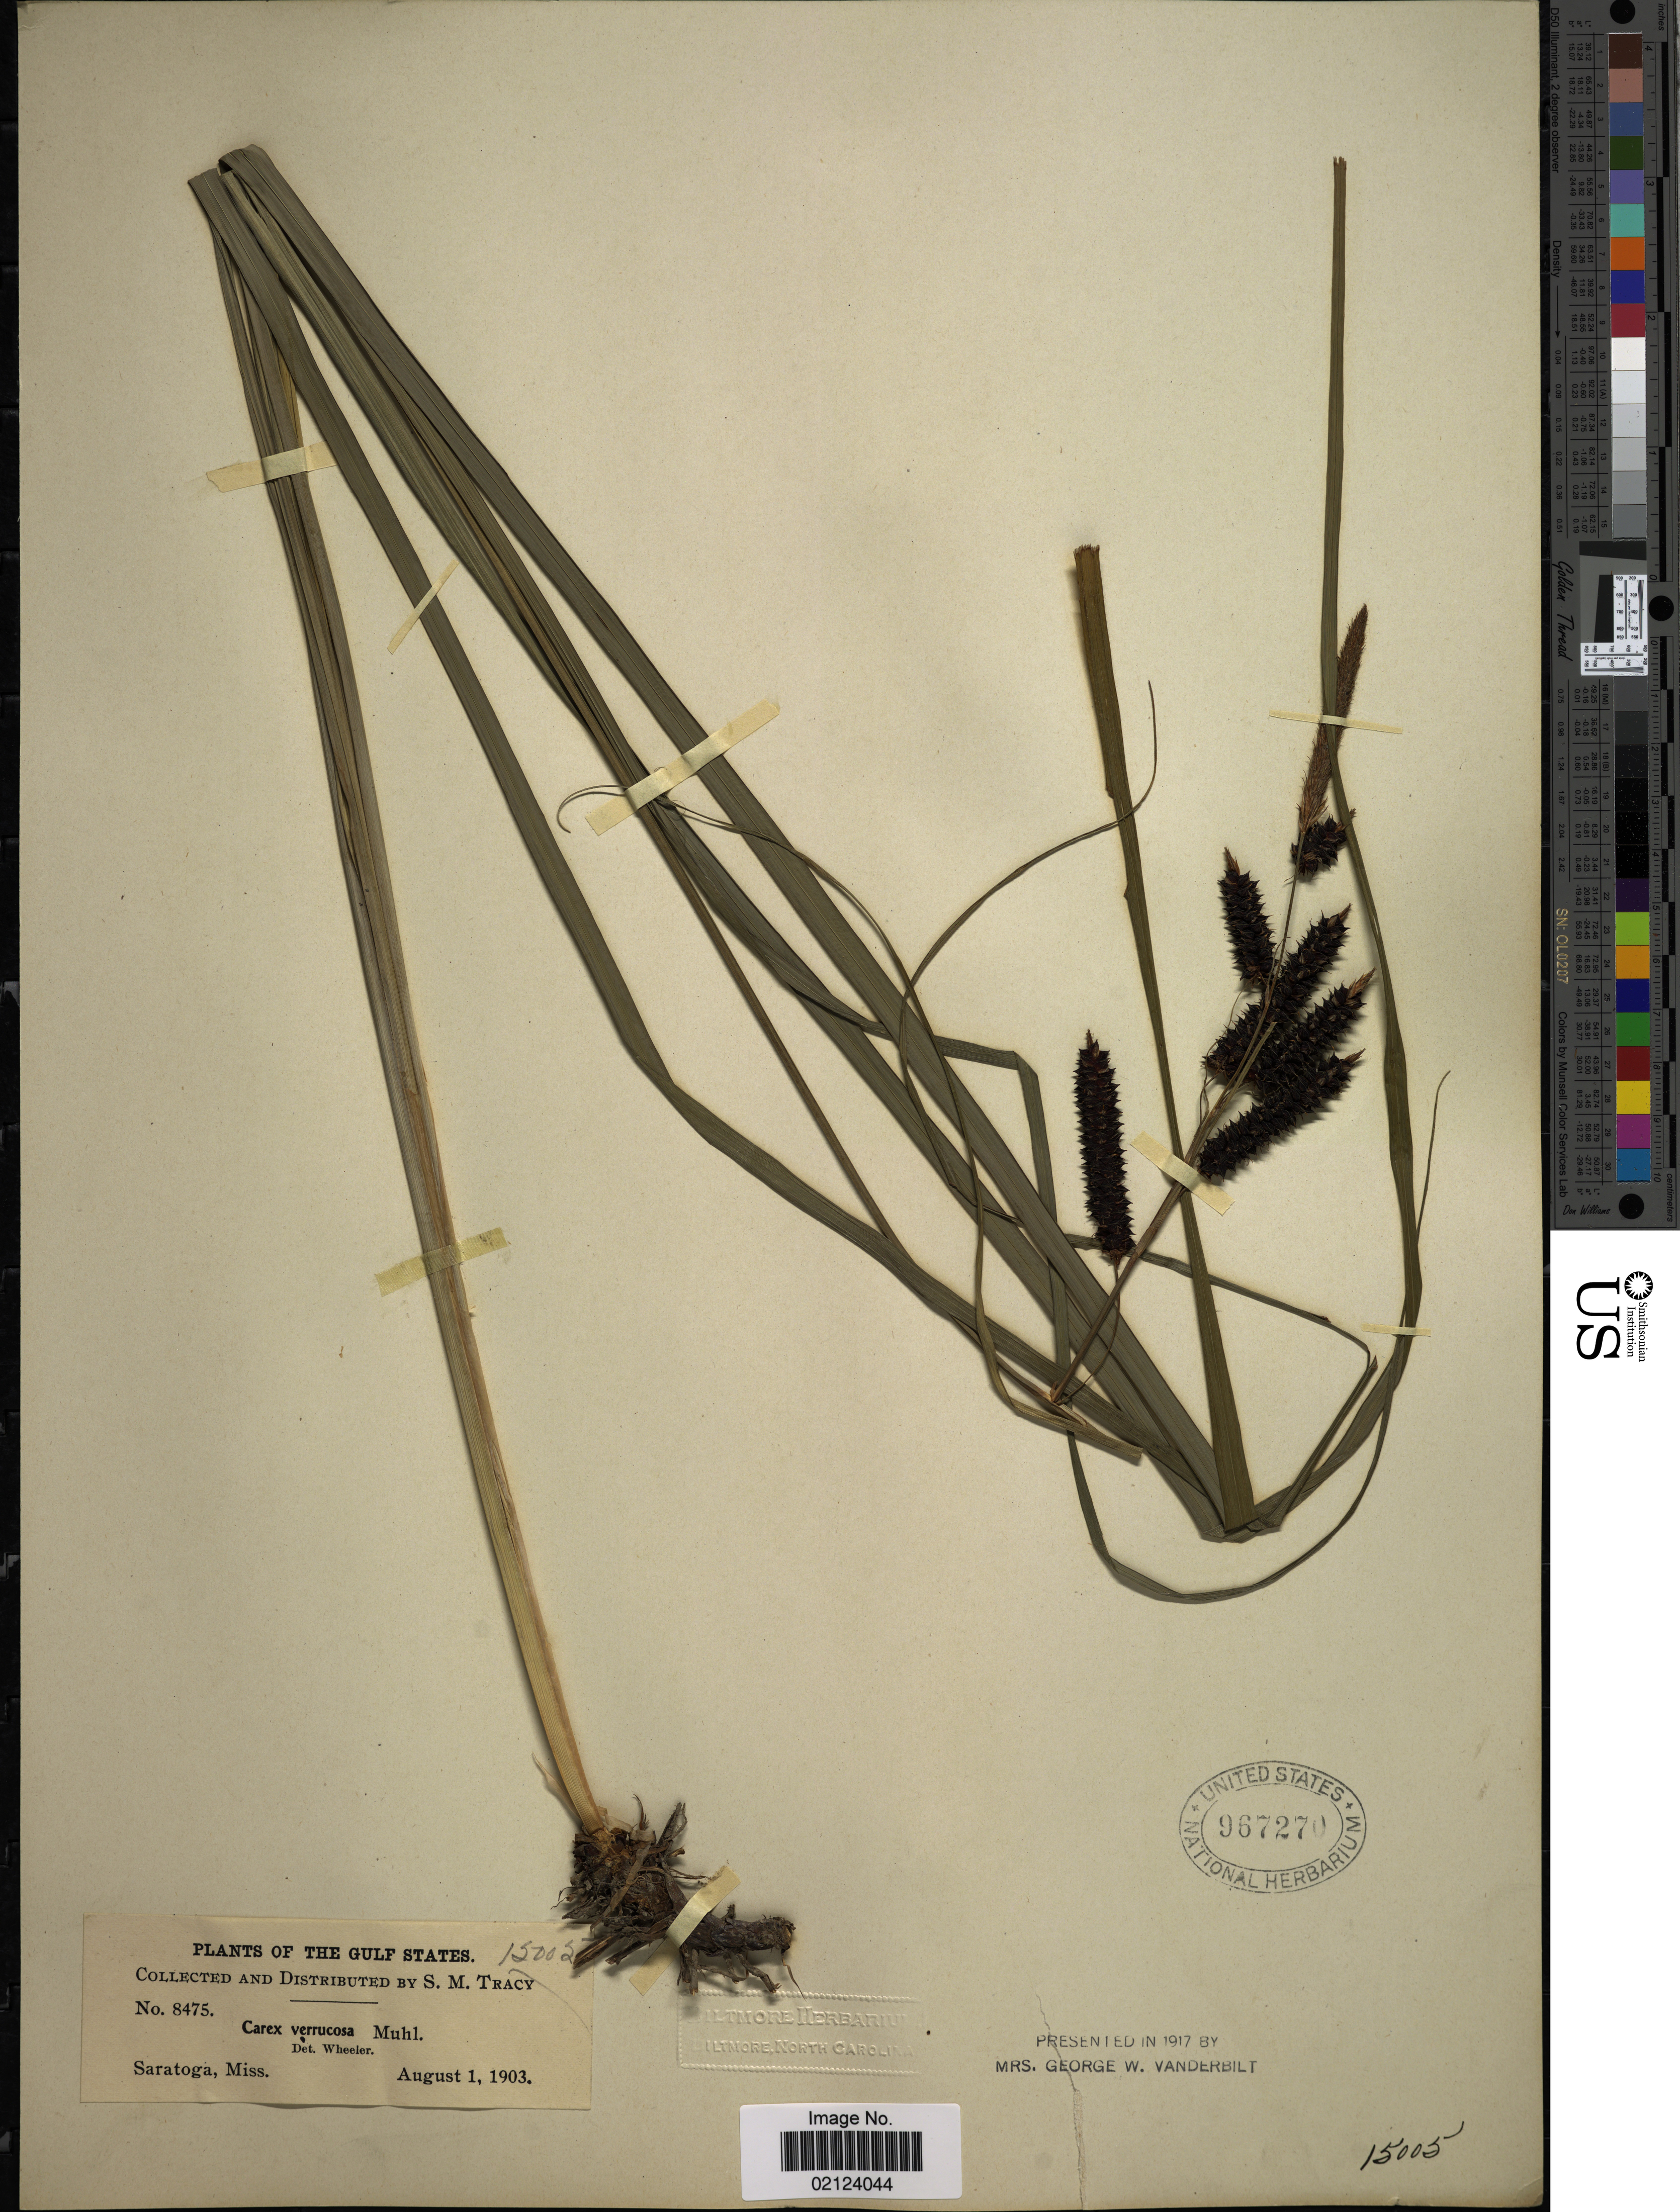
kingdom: Plantae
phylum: Tracheophyta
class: Liliopsida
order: Poales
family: Cyperaceae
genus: Carex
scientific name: Carex joorii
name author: L.H. Bailey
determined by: Strong, Mark T., (BOT), Smithsonian Institution - National Museum of Natural History (UNITED STATES)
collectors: S. M. Tracy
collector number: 8475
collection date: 1903-08-01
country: United States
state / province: Mississippi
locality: The Gulf States, Saratoga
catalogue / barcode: US 967270